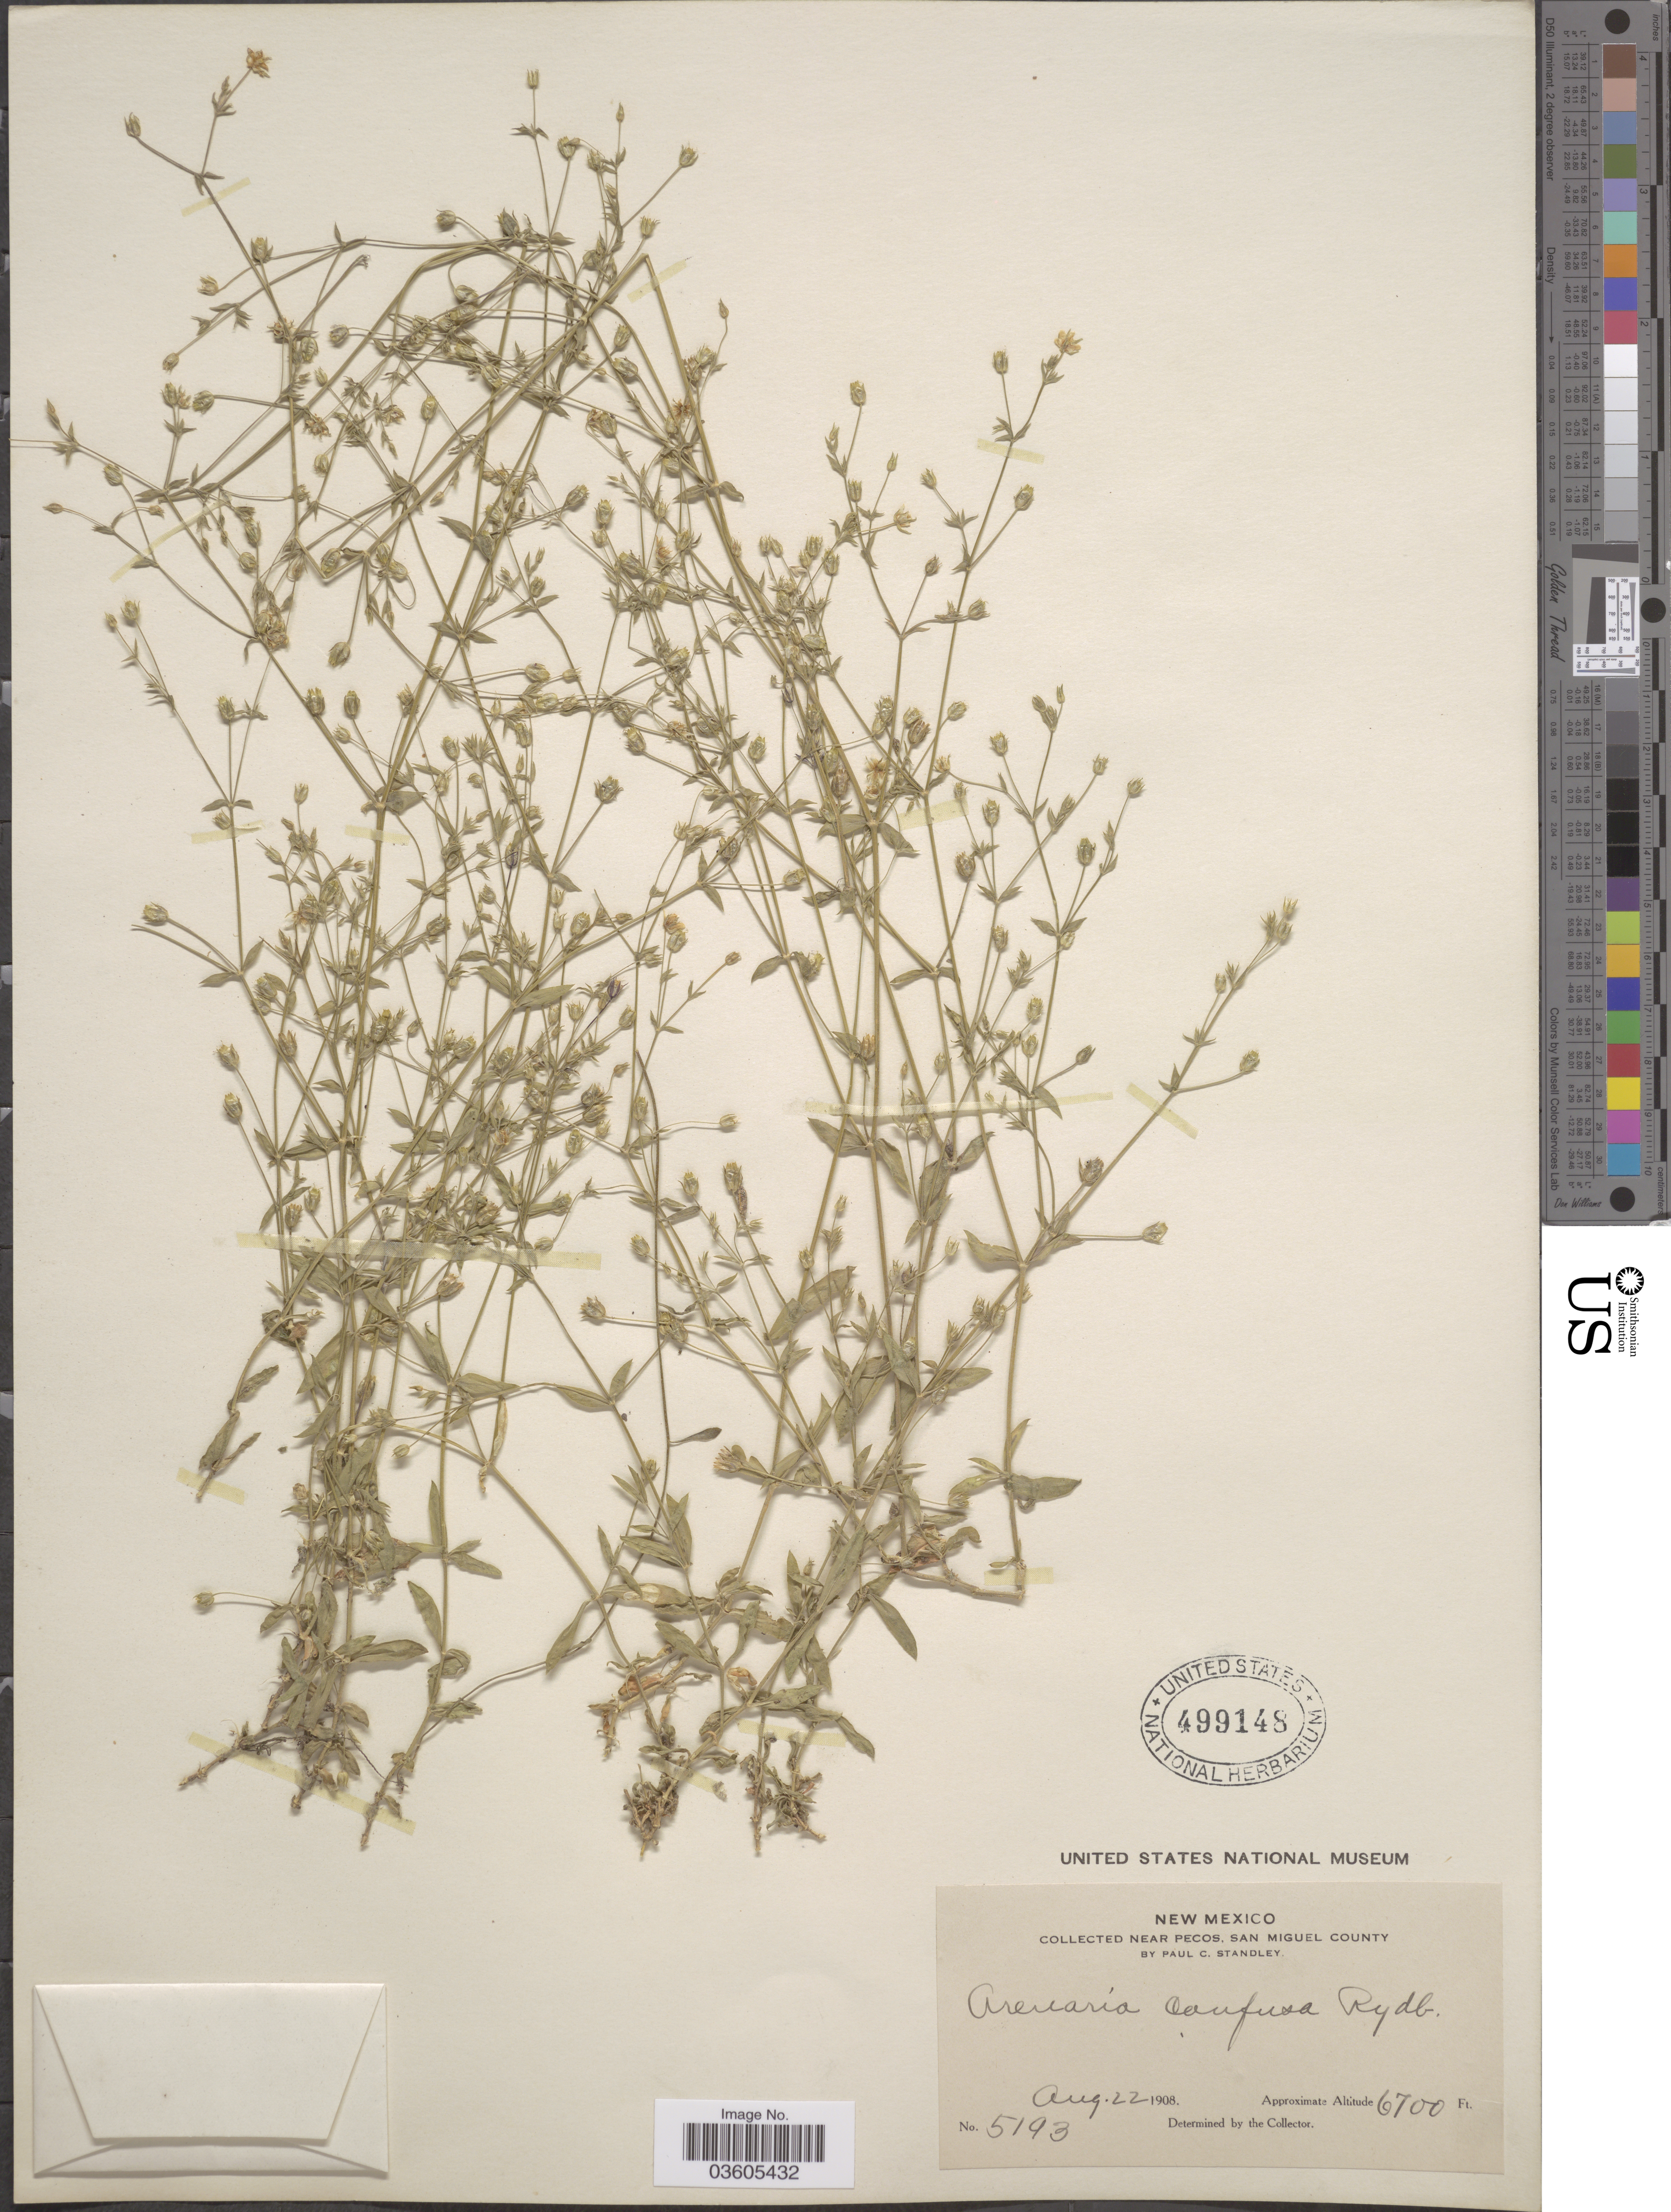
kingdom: Plantae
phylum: Tracheophyta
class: Magnoliopsida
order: Caryophyllales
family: Caryophyllaceae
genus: Arenaria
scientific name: Arenaria confusa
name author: Rydb.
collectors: P. C. Standley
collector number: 5193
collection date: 1908-08-22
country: United States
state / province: New Mexico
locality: Near Pecos, San Miguel County.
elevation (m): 2042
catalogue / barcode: US 499148